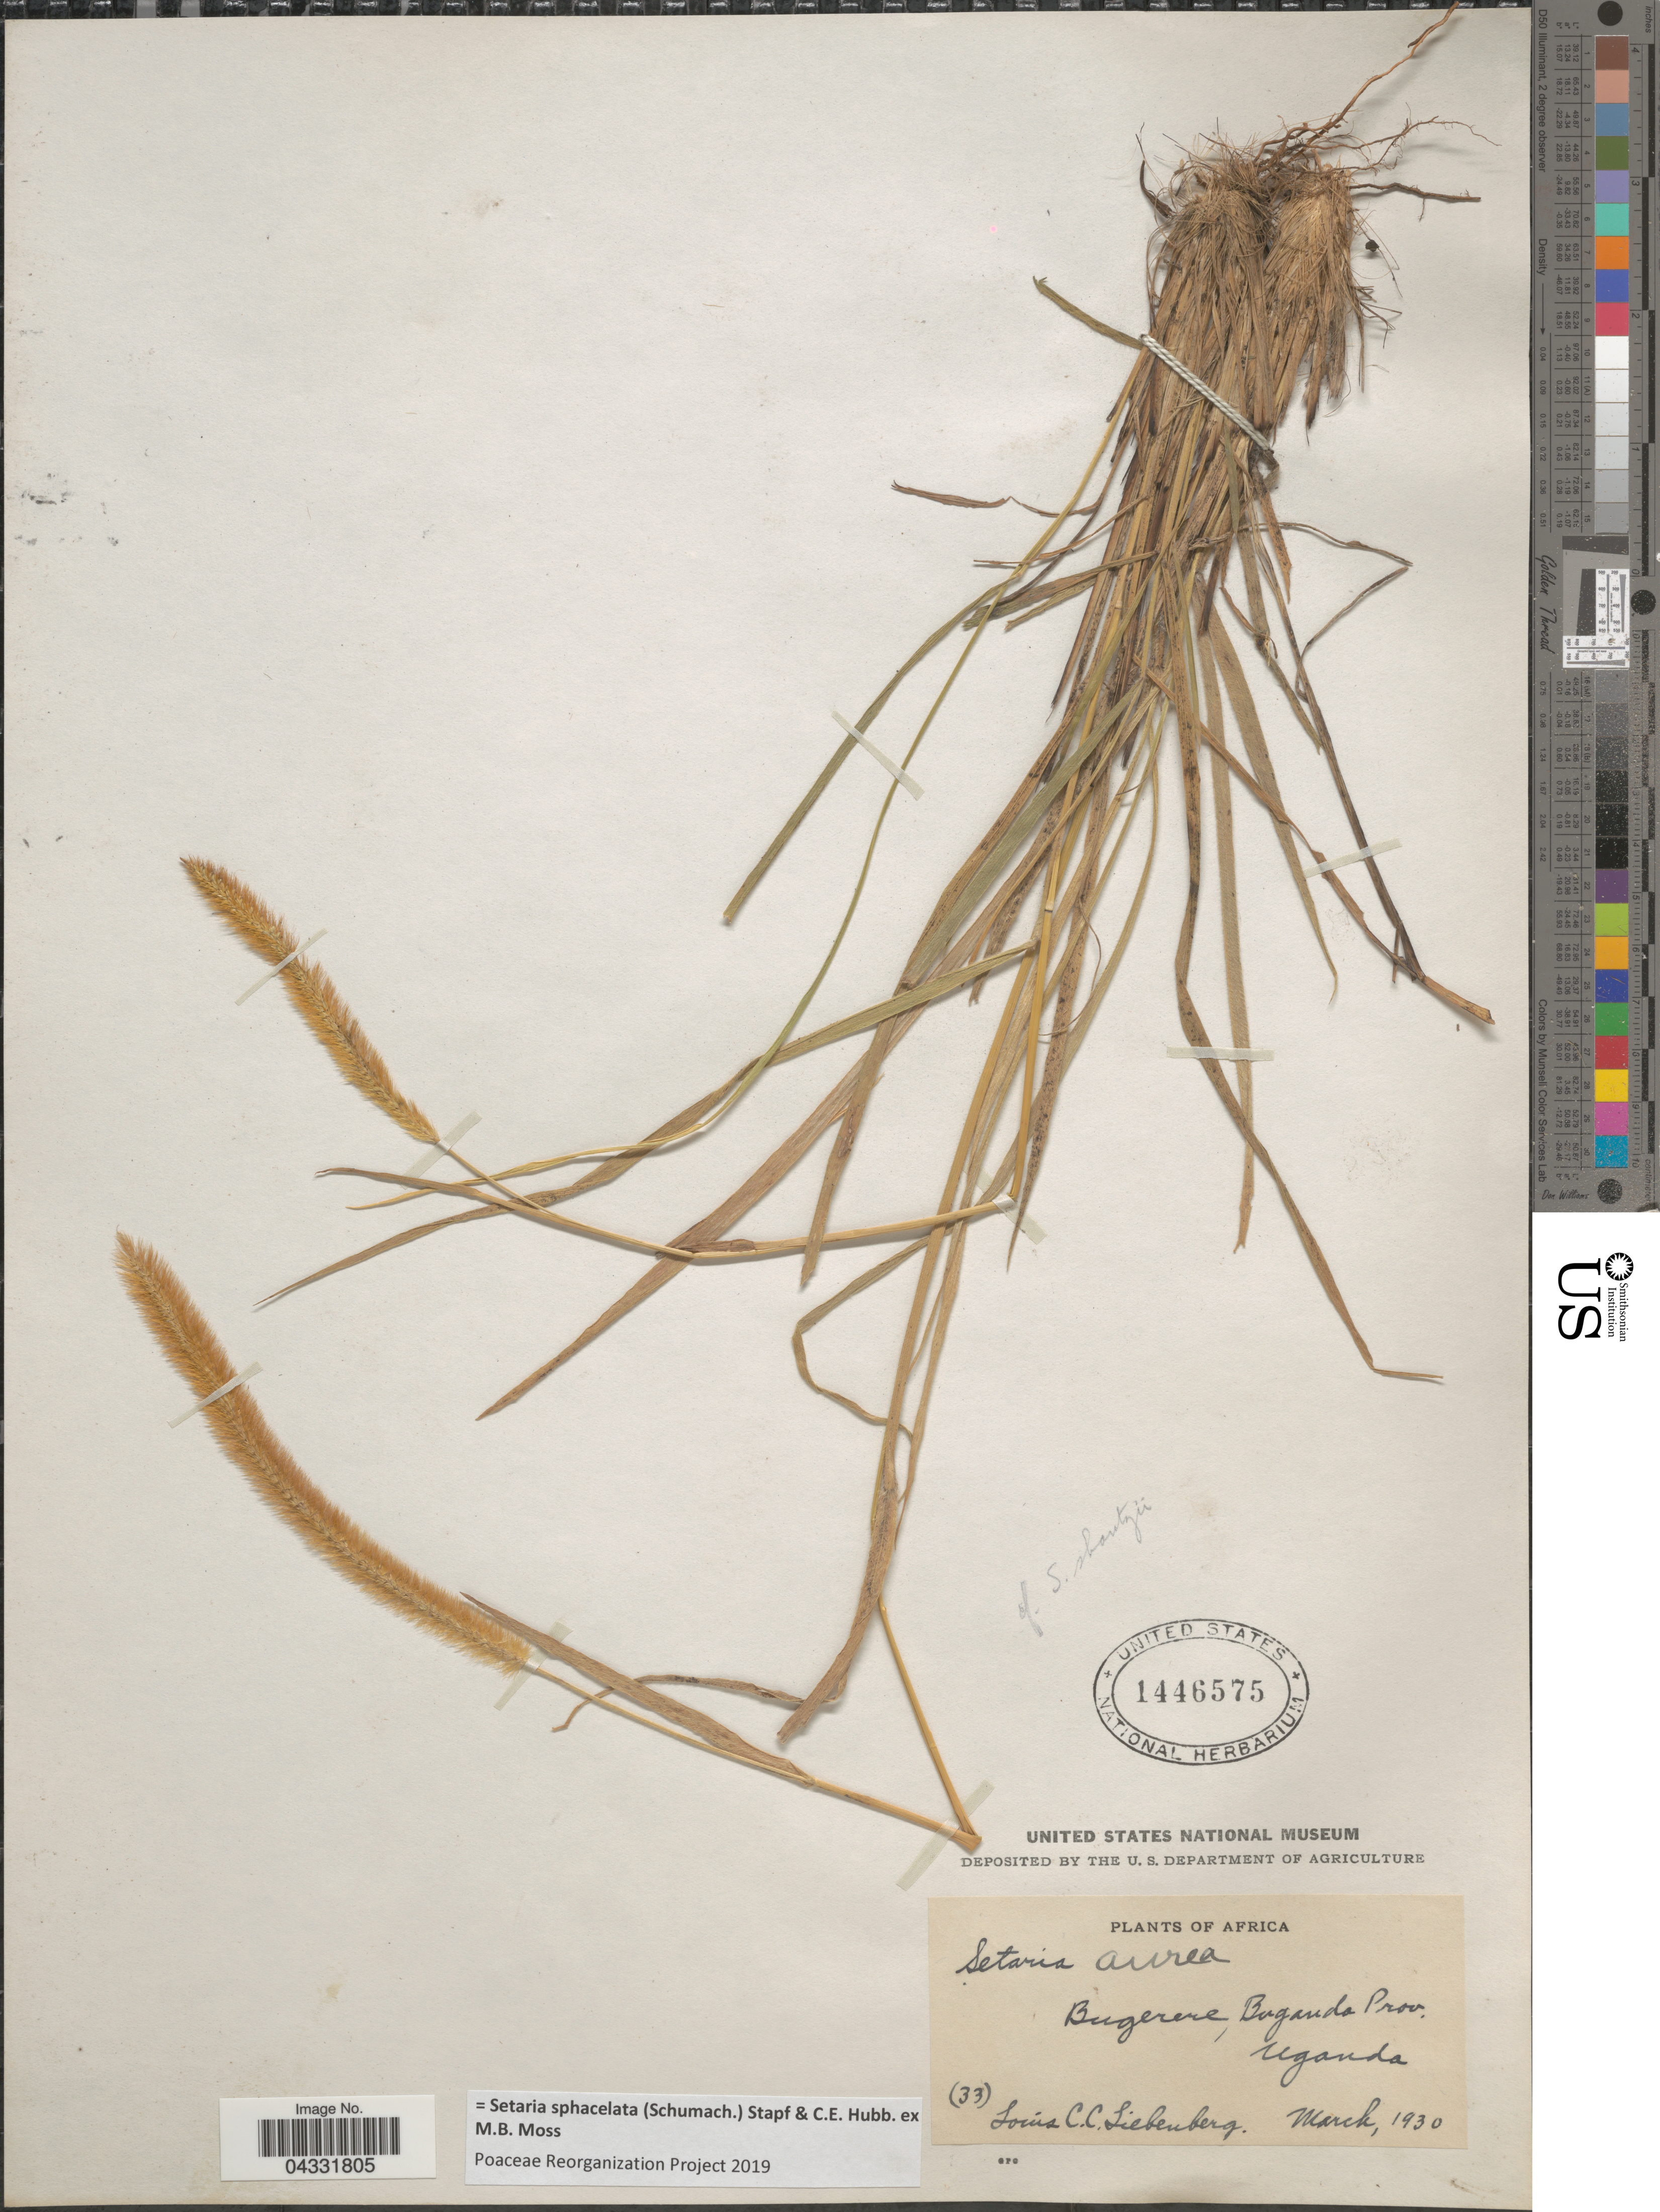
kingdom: Plantae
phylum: Tracheophyta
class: Liliopsida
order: Poales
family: Poaceae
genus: Setaria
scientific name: Setaria sphacelata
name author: (Schumach.) Stapf & Hubb. ex Moss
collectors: L. Liebenberg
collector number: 33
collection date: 1930-03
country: Uganda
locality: Bugerere, Buganda Prov.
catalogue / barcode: US 1446575